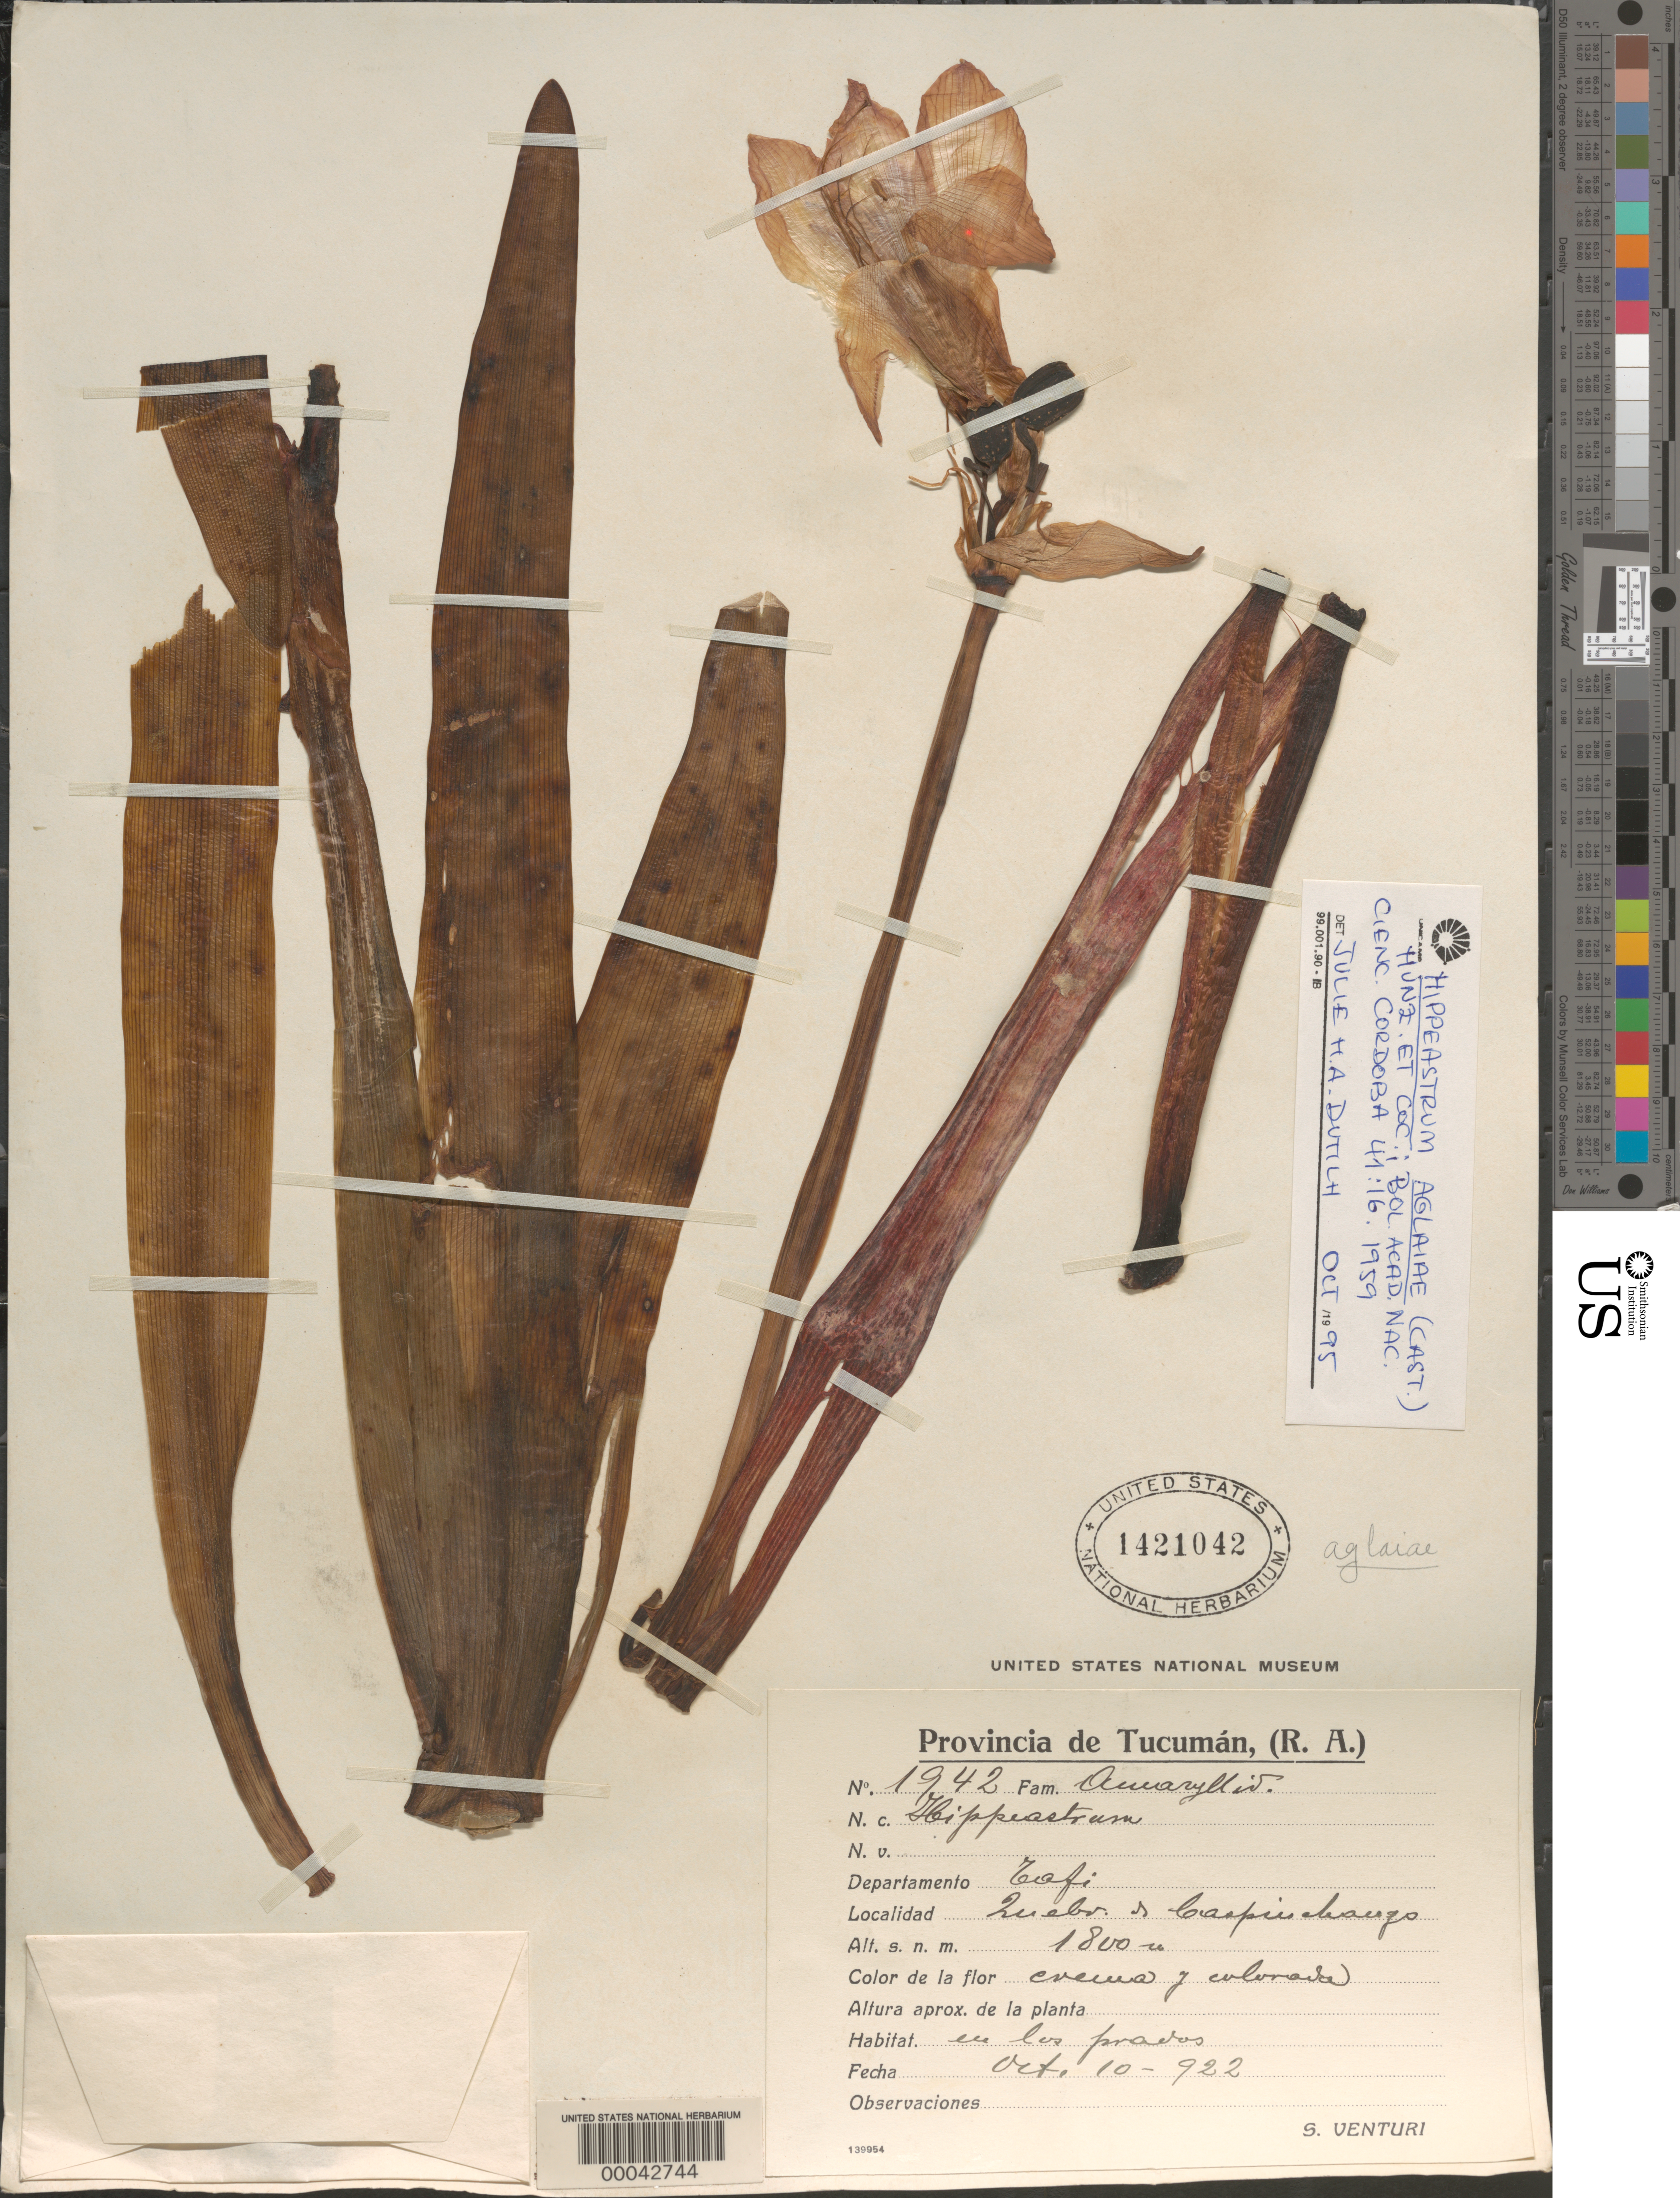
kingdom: Plantae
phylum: Tracheophyta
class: Liliopsida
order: Asparagales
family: Amaryllidaceae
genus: Hippeastrum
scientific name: Hippeastrum aglaiae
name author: (A. Cast.) Hunz. & A.A. Cocucci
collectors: S. Venturi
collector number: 1942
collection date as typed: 10 Oct 1922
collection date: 1922-10-10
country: Argentina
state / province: Tucumán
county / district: Tafí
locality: Quebo by Caspieschaugo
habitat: In the meadows, fields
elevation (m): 1800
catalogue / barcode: US 1421042